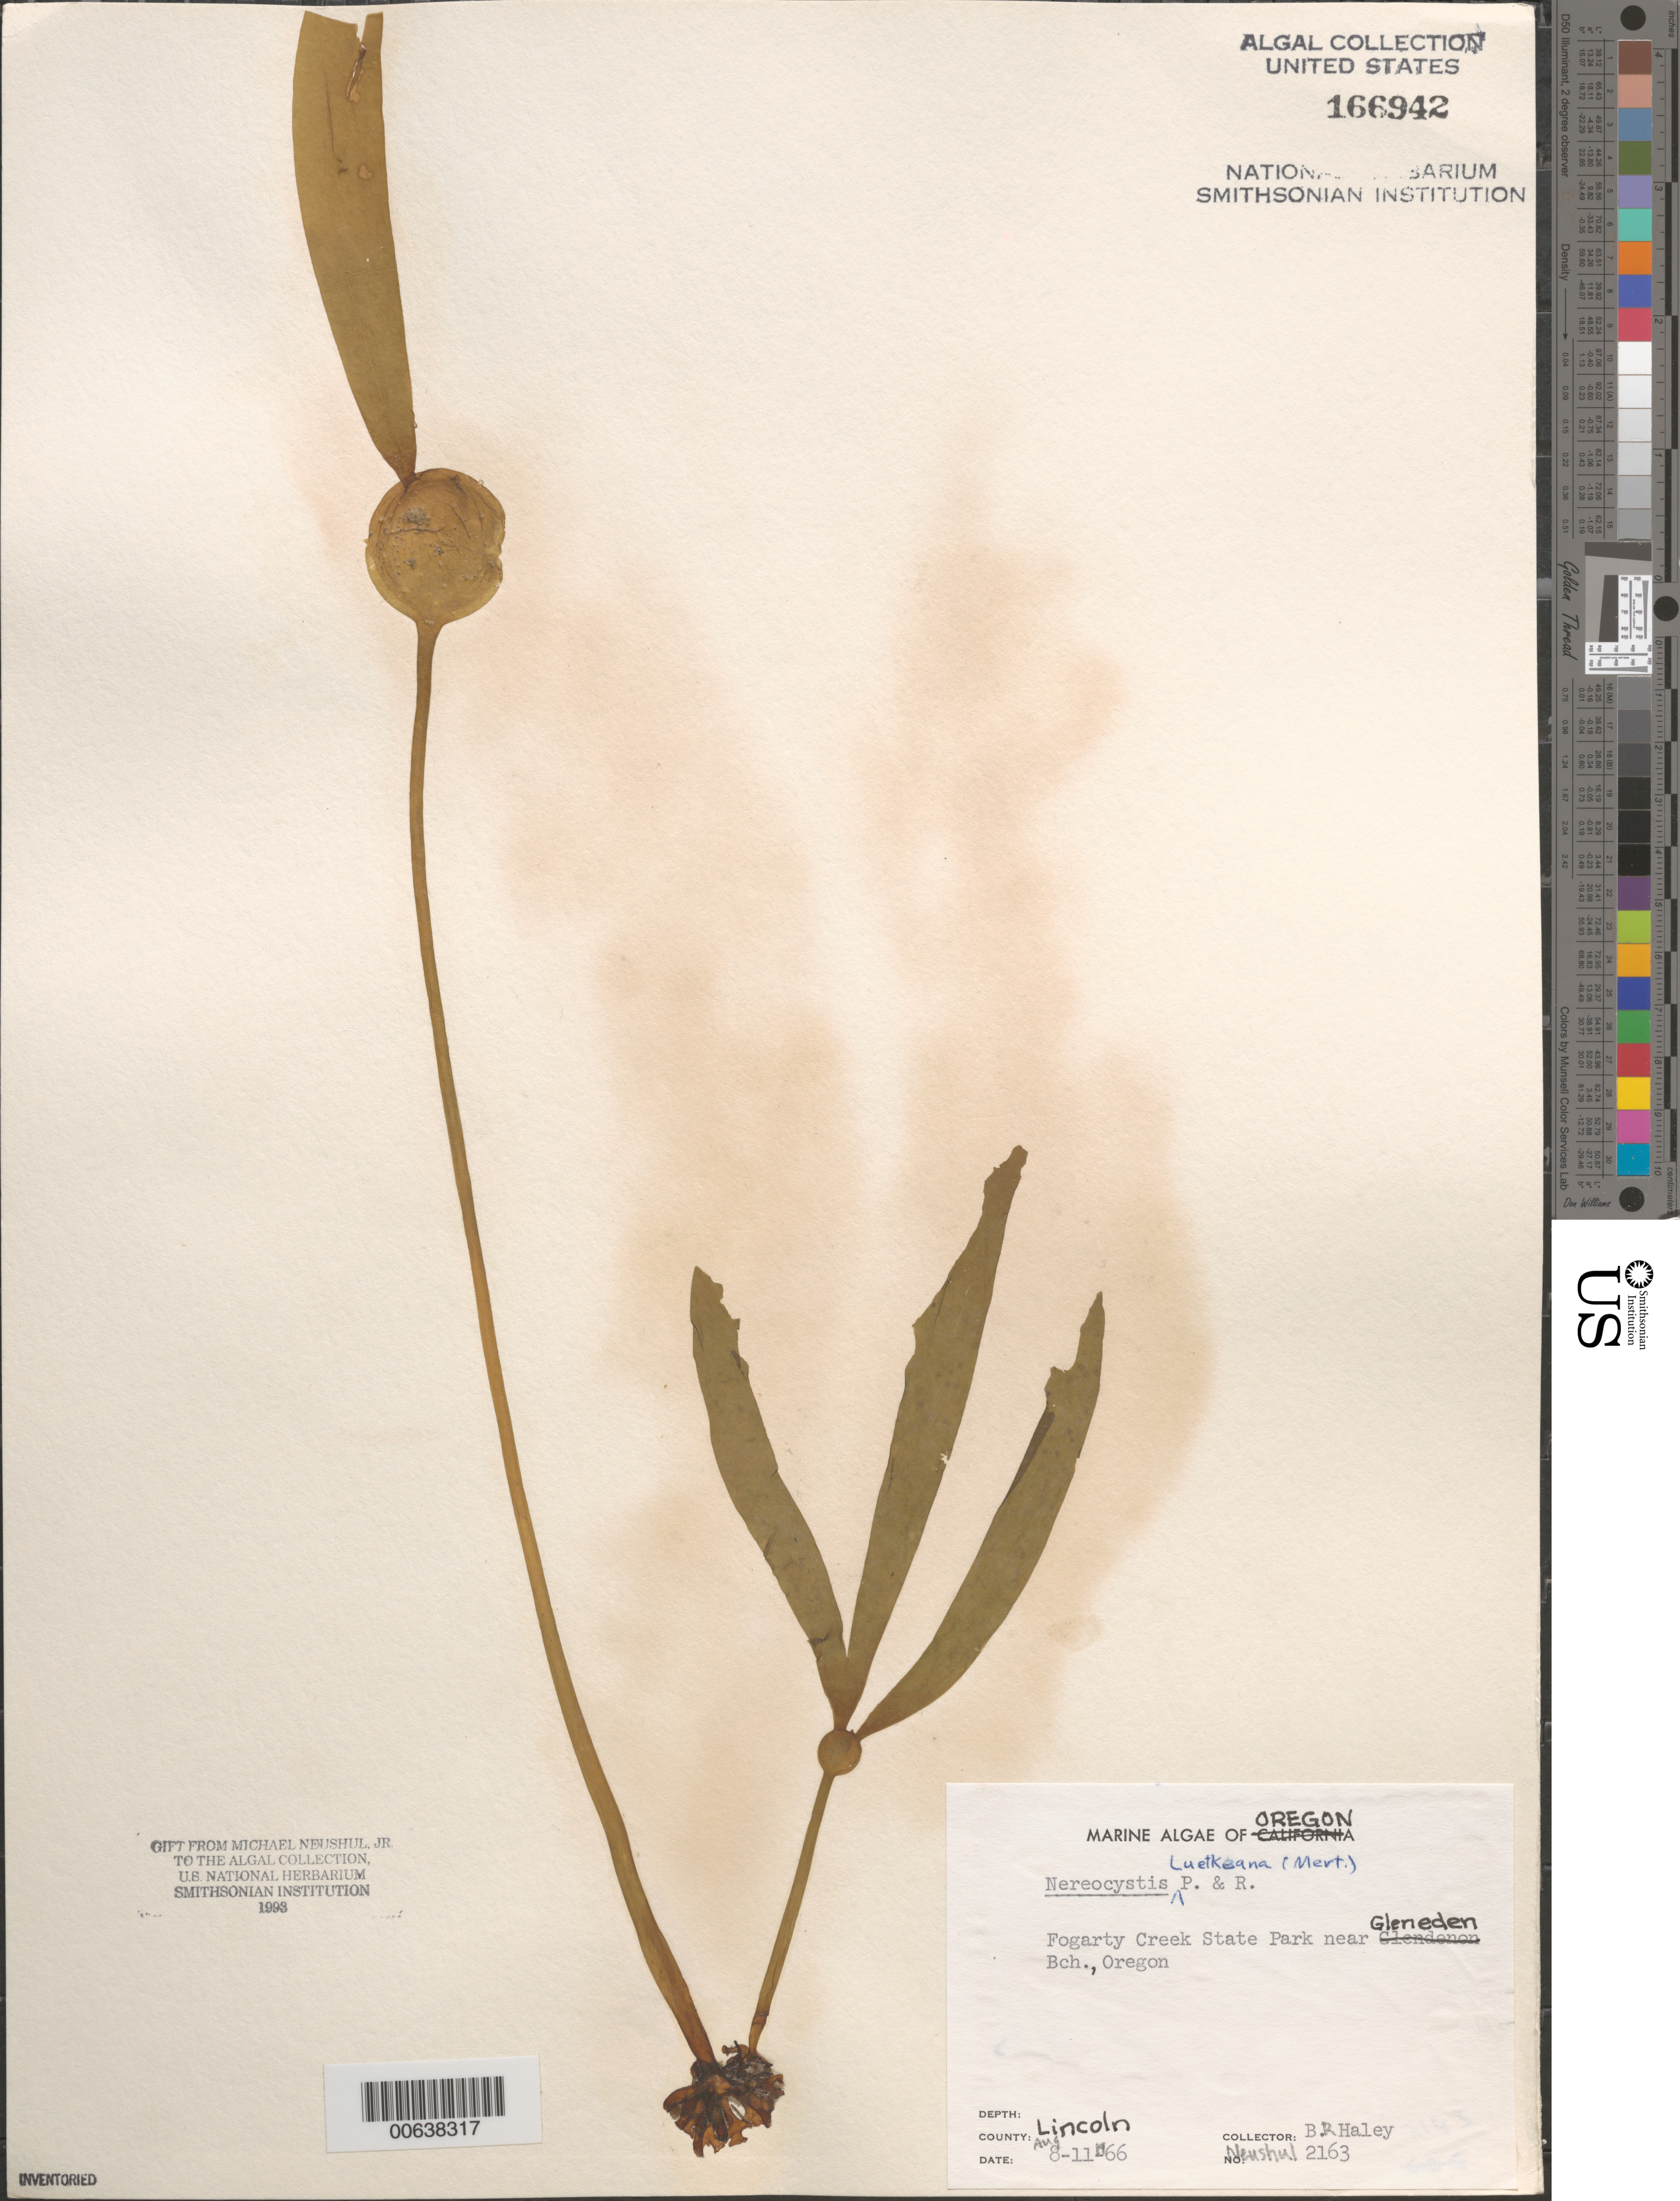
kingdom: Chromista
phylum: Ochrophyta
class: Phaeophyceae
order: Laminariales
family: Laminariaceae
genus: Nereocystis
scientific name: Nereocystis luetkeana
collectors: B. Haley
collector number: Neushul 2163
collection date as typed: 11 Aug 1966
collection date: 1966-08-11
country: United States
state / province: Oregon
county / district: Lincoln County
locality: Fogarty Creek State Park, near Gleneden Beach (Glendenon Beach)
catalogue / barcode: US 166942